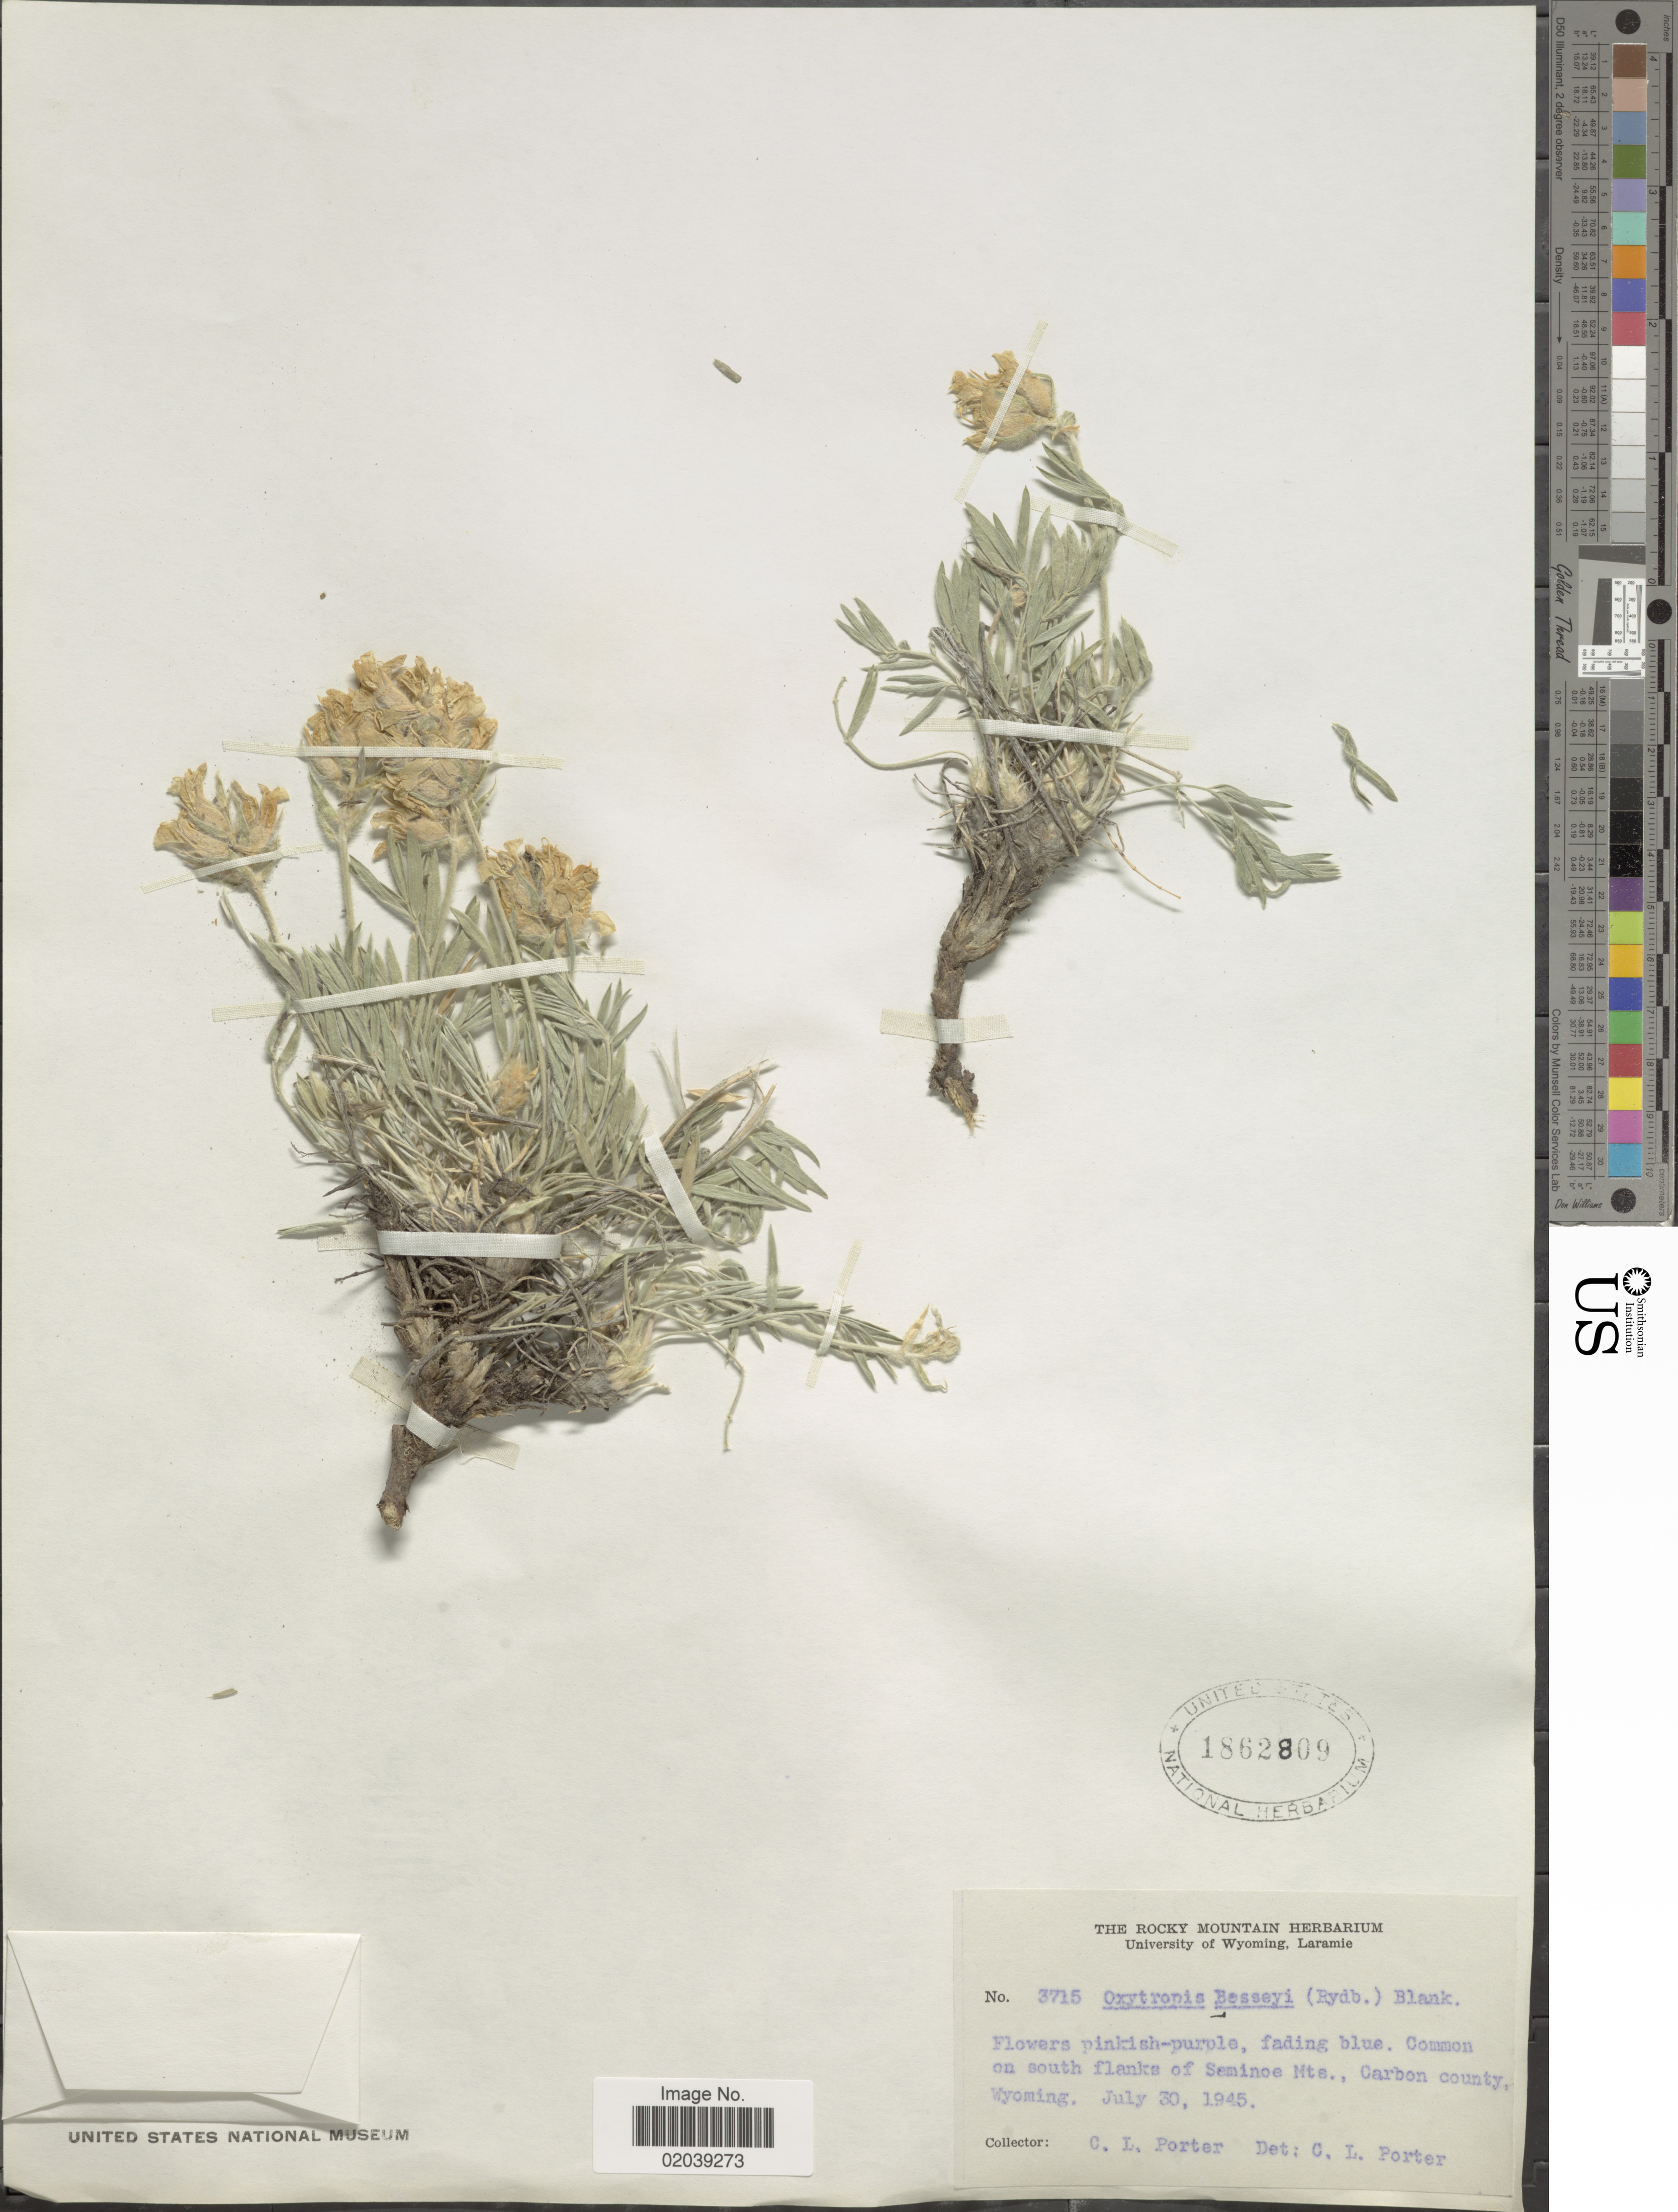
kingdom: Plantae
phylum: Tracheophyta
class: Magnoliopsida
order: Fabales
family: Fabaceae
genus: Oxytropis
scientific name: Oxytropis besseyi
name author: (Rydb.) Blank.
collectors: C. L. Porter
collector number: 3715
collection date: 1945-07-30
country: United States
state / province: Wyoming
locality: Common on south flanks of Seminoe Mts., Carbon County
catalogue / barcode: US 1862809